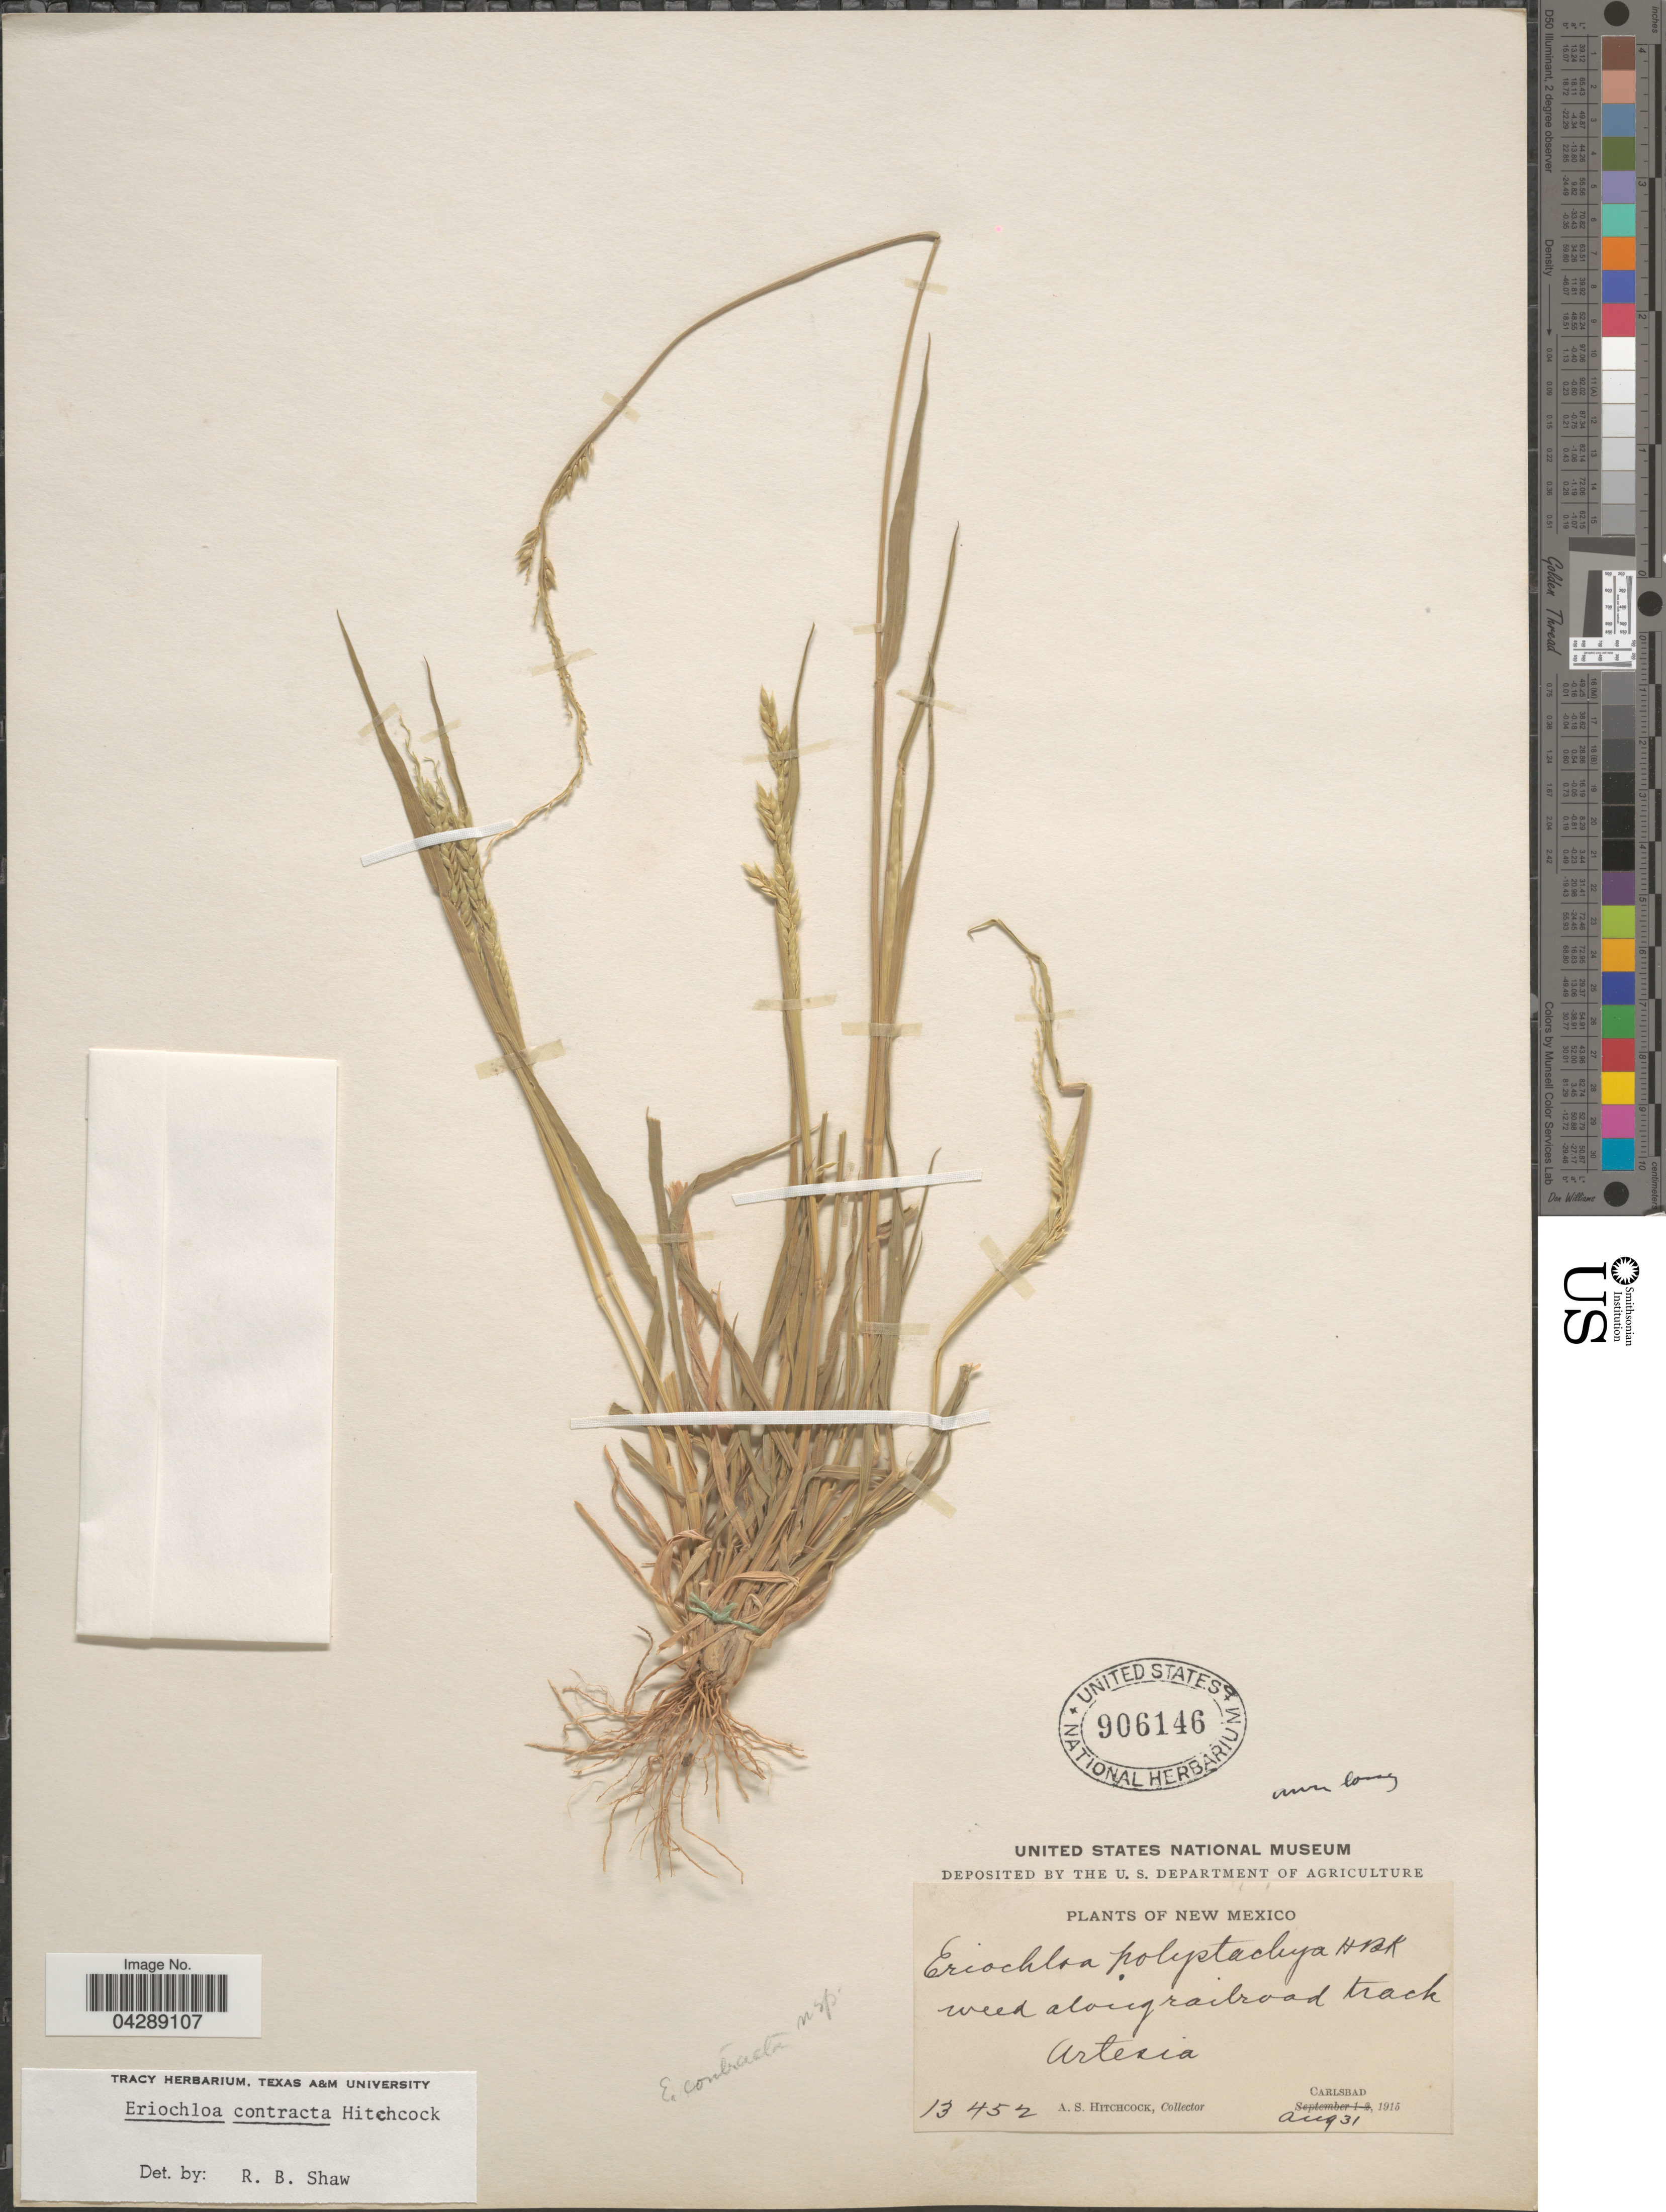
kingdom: Plantae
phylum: Tracheophyta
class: Liliopsida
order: Poales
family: Poaceae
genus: Eriochloa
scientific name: Eriochloa contracta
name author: Hitchc.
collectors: A. S. Hitchcock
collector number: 13452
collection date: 1915-08-31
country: United States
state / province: New Mexico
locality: Weed along railroad track Artesia. Carlsbad.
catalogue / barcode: US 906146